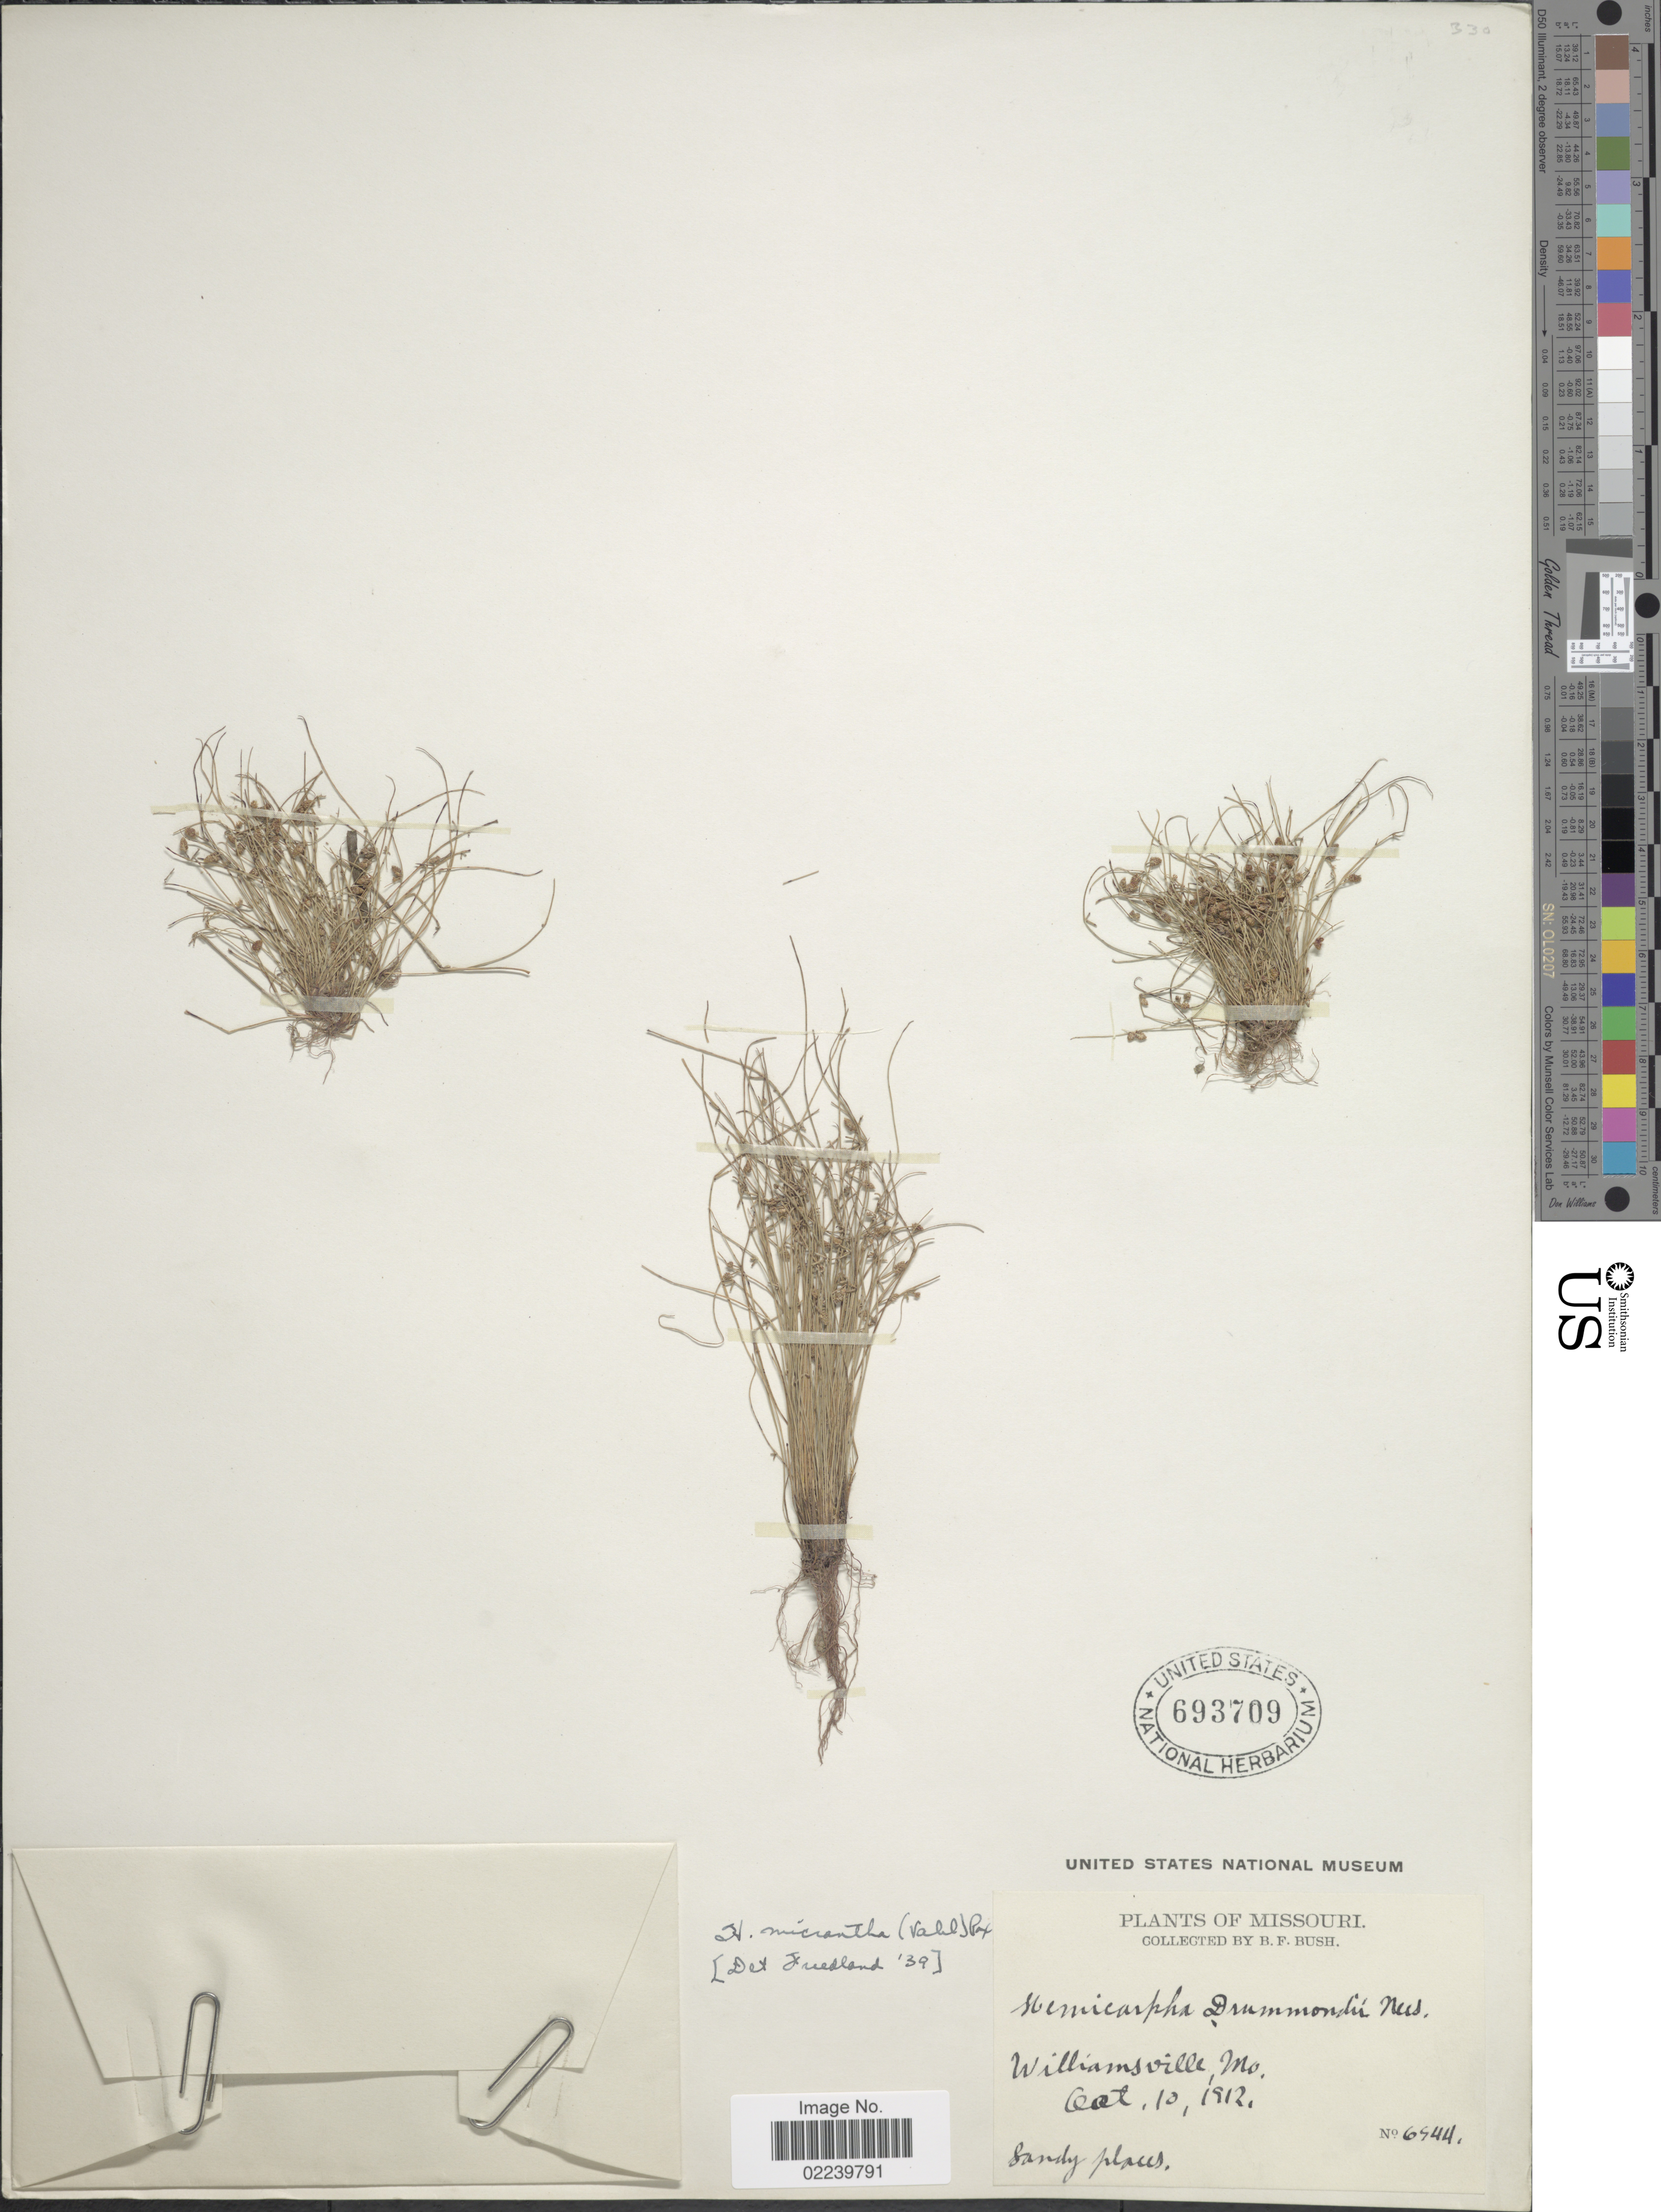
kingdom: Plantae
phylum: Tracheophyta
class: Liliopsida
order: Poales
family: Cyperaceae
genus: Cyperus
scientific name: Cyperus subsquarrosus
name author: (Muhl.) Bauters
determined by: Strong, M. T., (US), Smithsonian Institution - National Museum of Natural History (UNITED STATES)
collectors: B. F. Bush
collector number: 6944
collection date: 1912-10-10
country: United States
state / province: Missouri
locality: Williamsville, Mo.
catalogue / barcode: US 693709